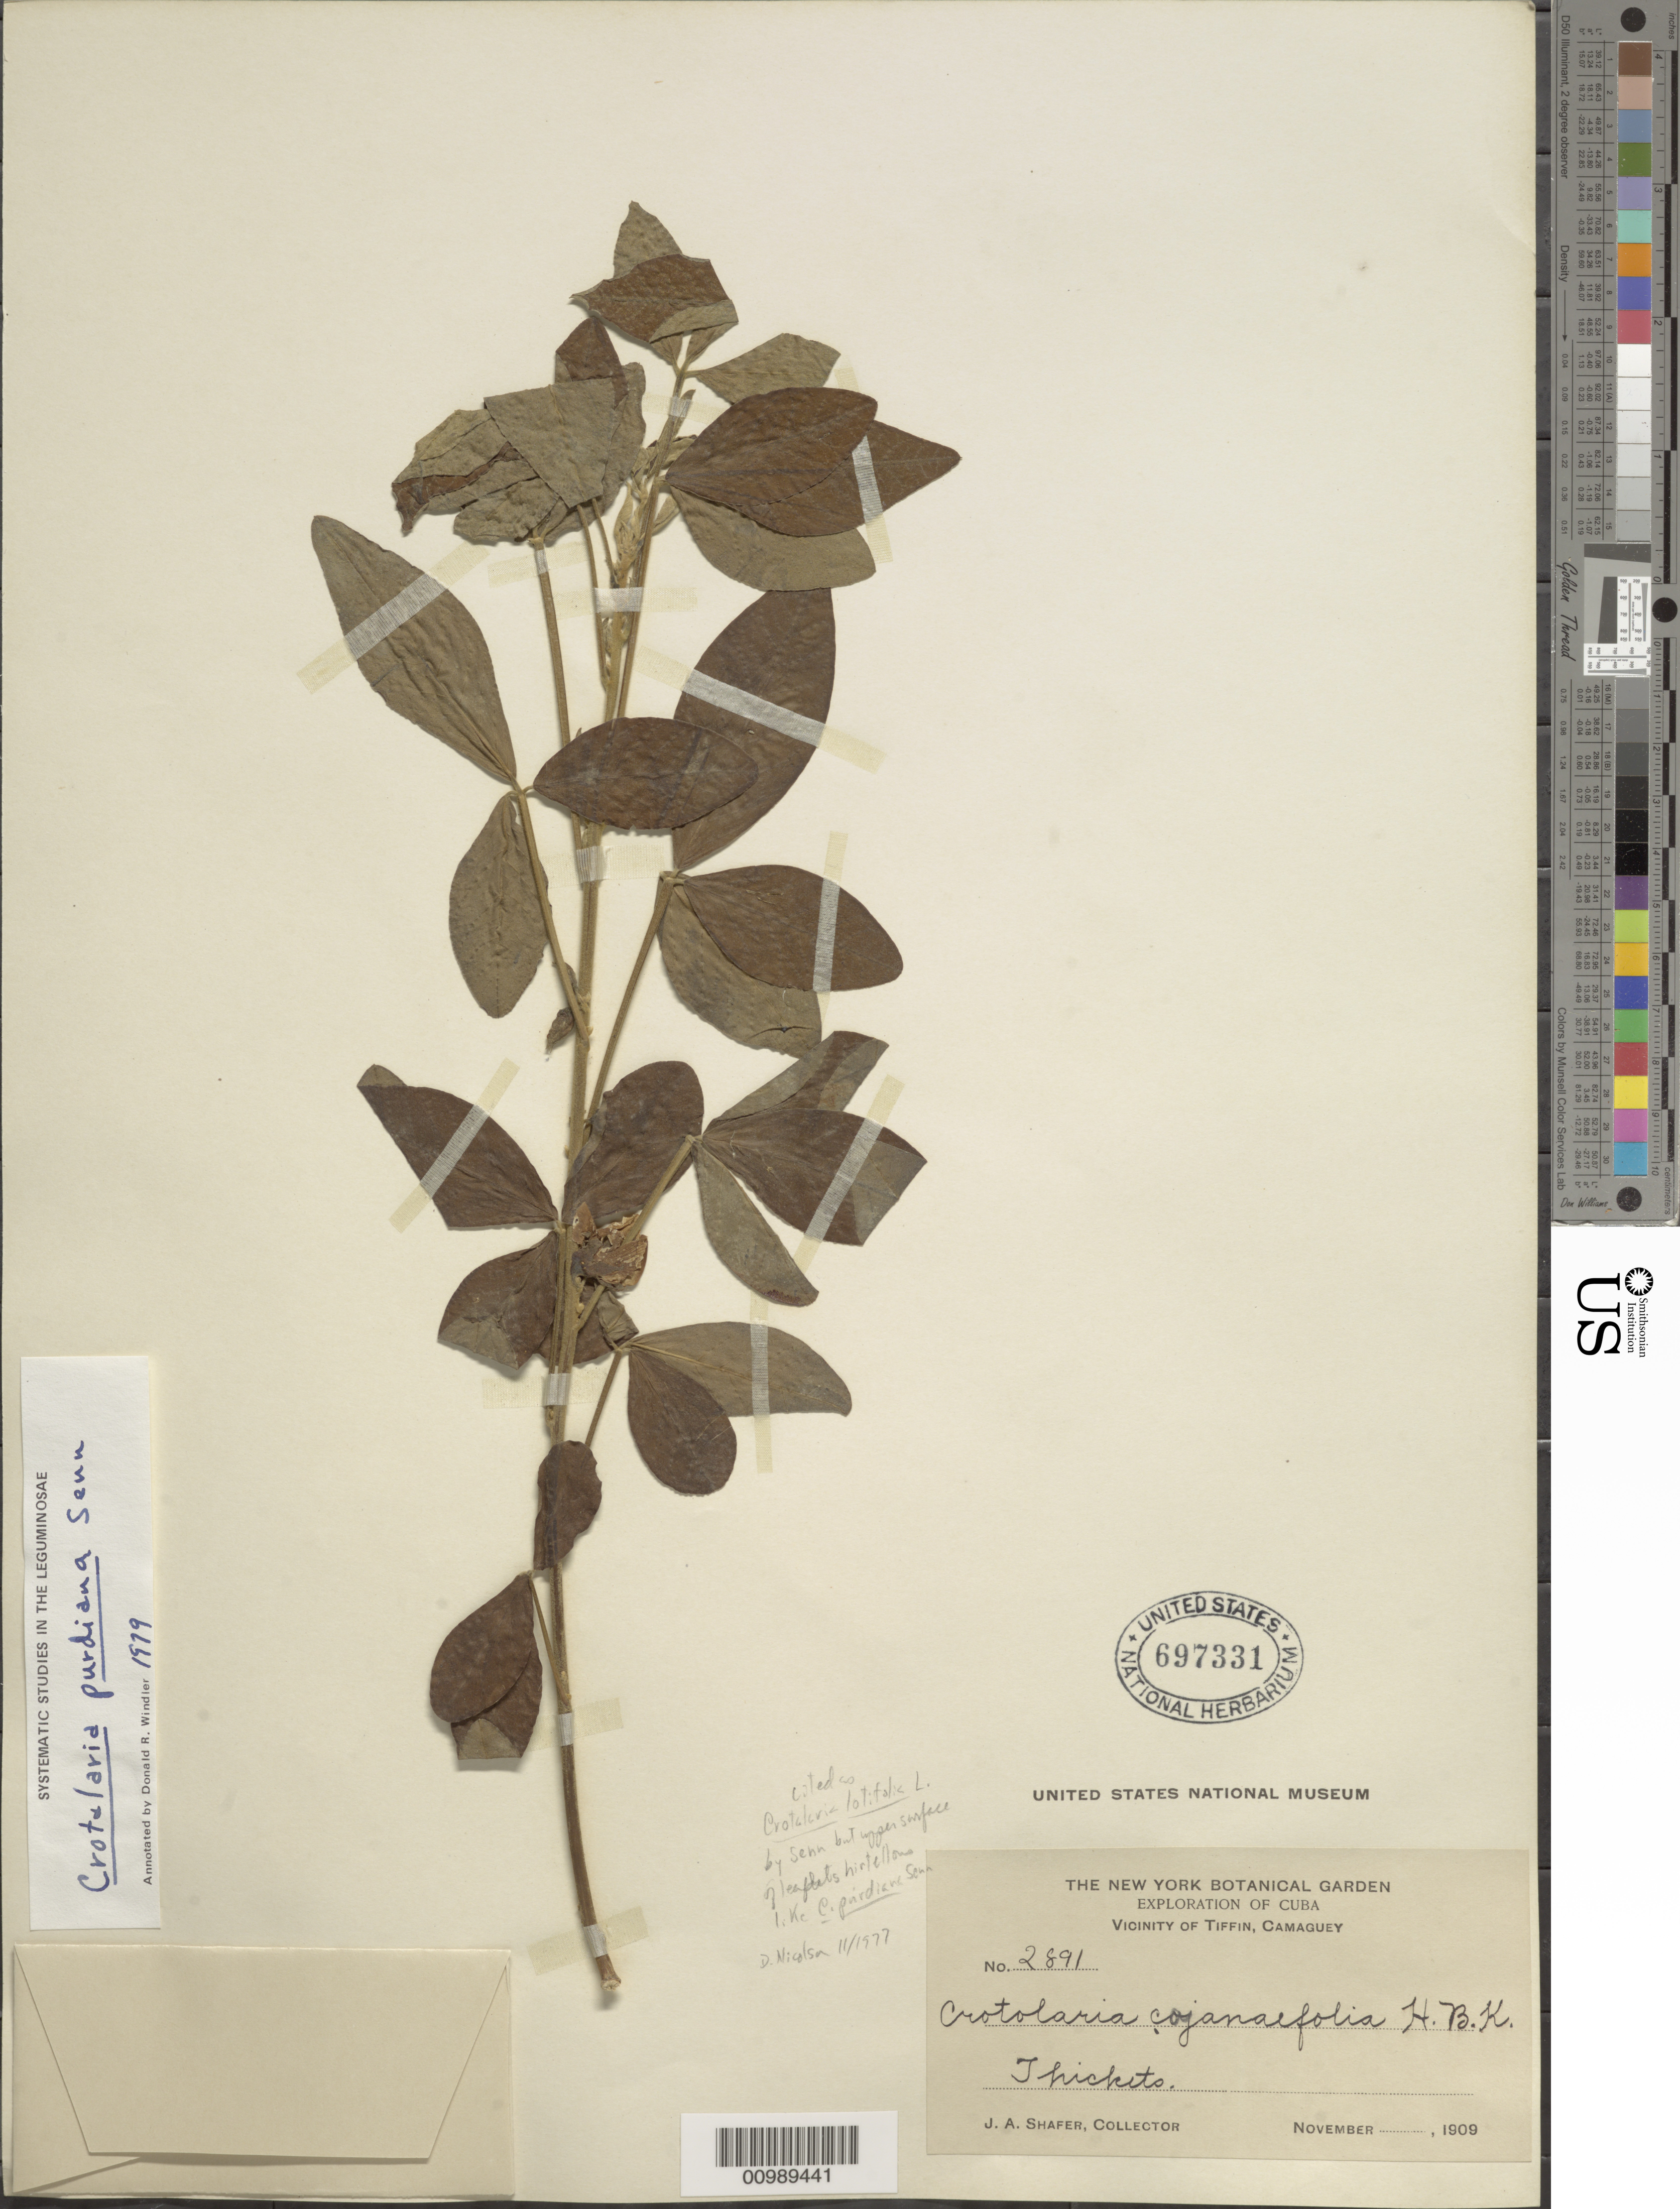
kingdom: Plantae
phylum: Tracheophyta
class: Magnoliopsida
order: Fabales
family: Fabaceae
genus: Crotalaria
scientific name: Crotalaria purdiana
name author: H. Senn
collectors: J. A. Shafer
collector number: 2891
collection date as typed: Nov 1909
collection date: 1909-11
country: Cuba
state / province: Camagüey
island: Cuba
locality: Tiffin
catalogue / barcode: US 697331